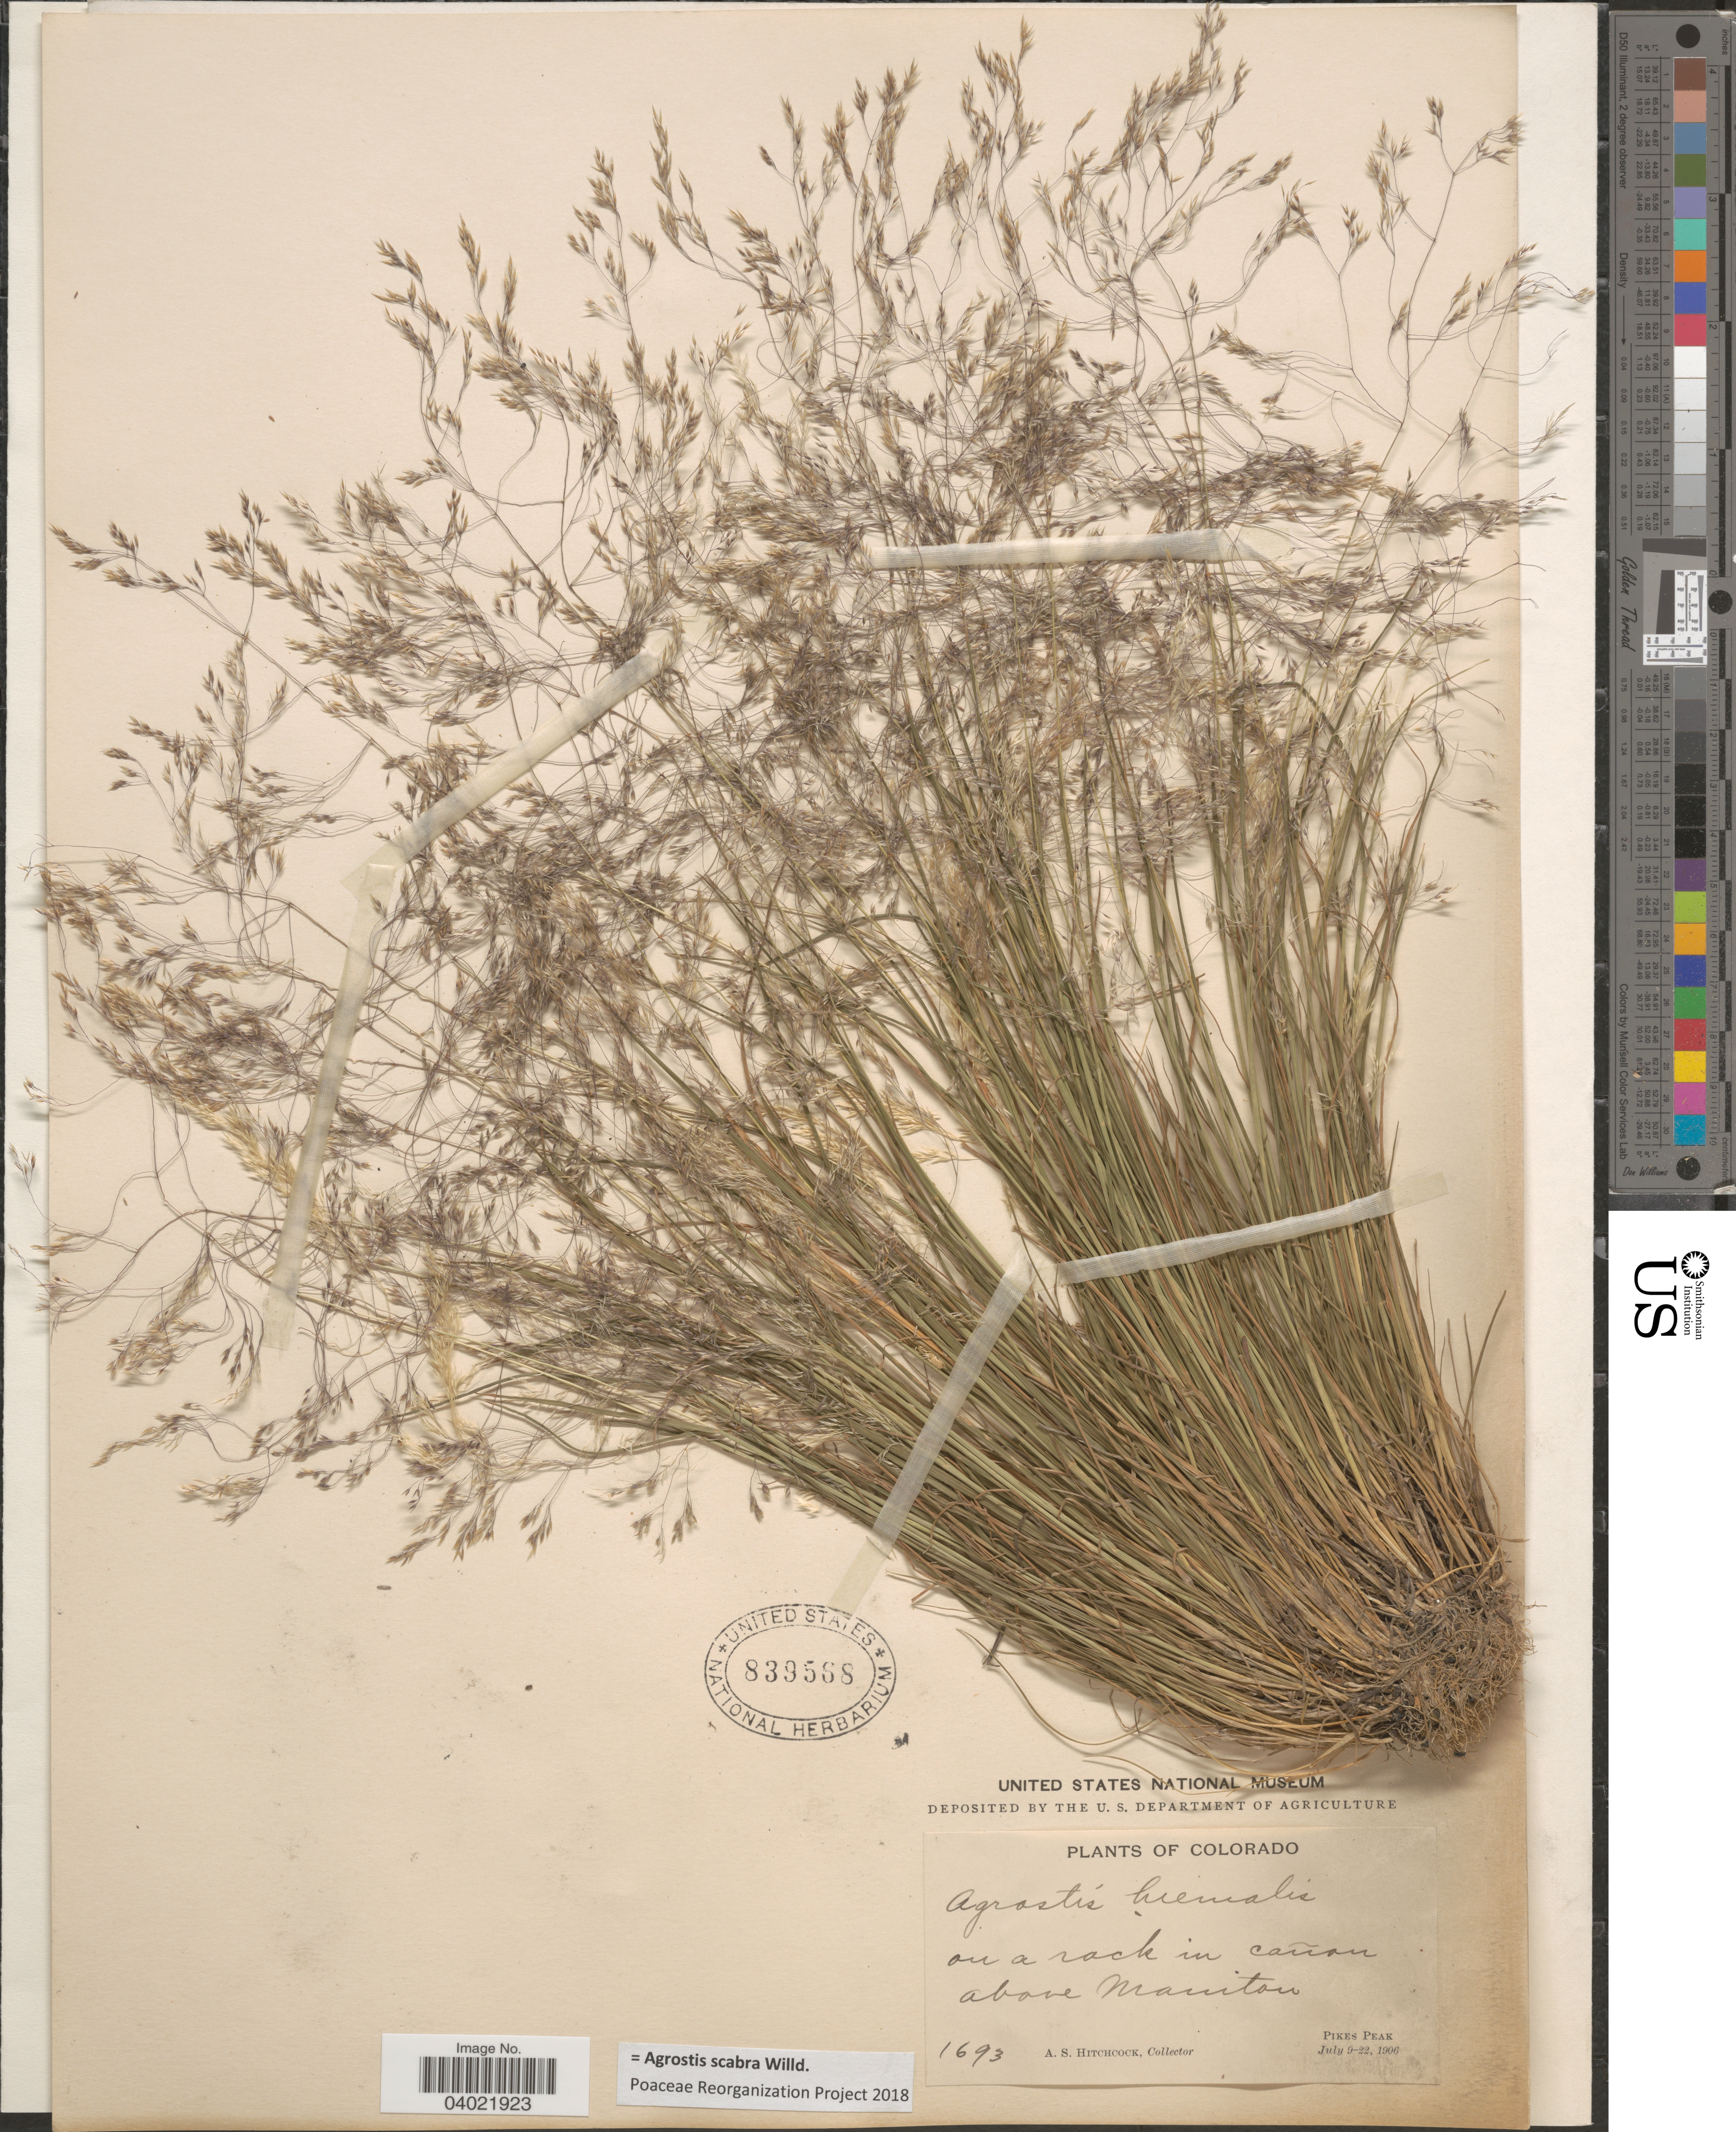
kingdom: Plantae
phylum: Tracheophyta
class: Liliopsida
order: Poales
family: Poaceae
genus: Agrostis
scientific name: Agrostis scabra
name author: Willd.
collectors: A. S. Hitchcock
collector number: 1693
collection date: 1906-07-09/1906-07-22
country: United States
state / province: Colorado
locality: In cañon above Manitou. Pikes Peak.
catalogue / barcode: US 839568